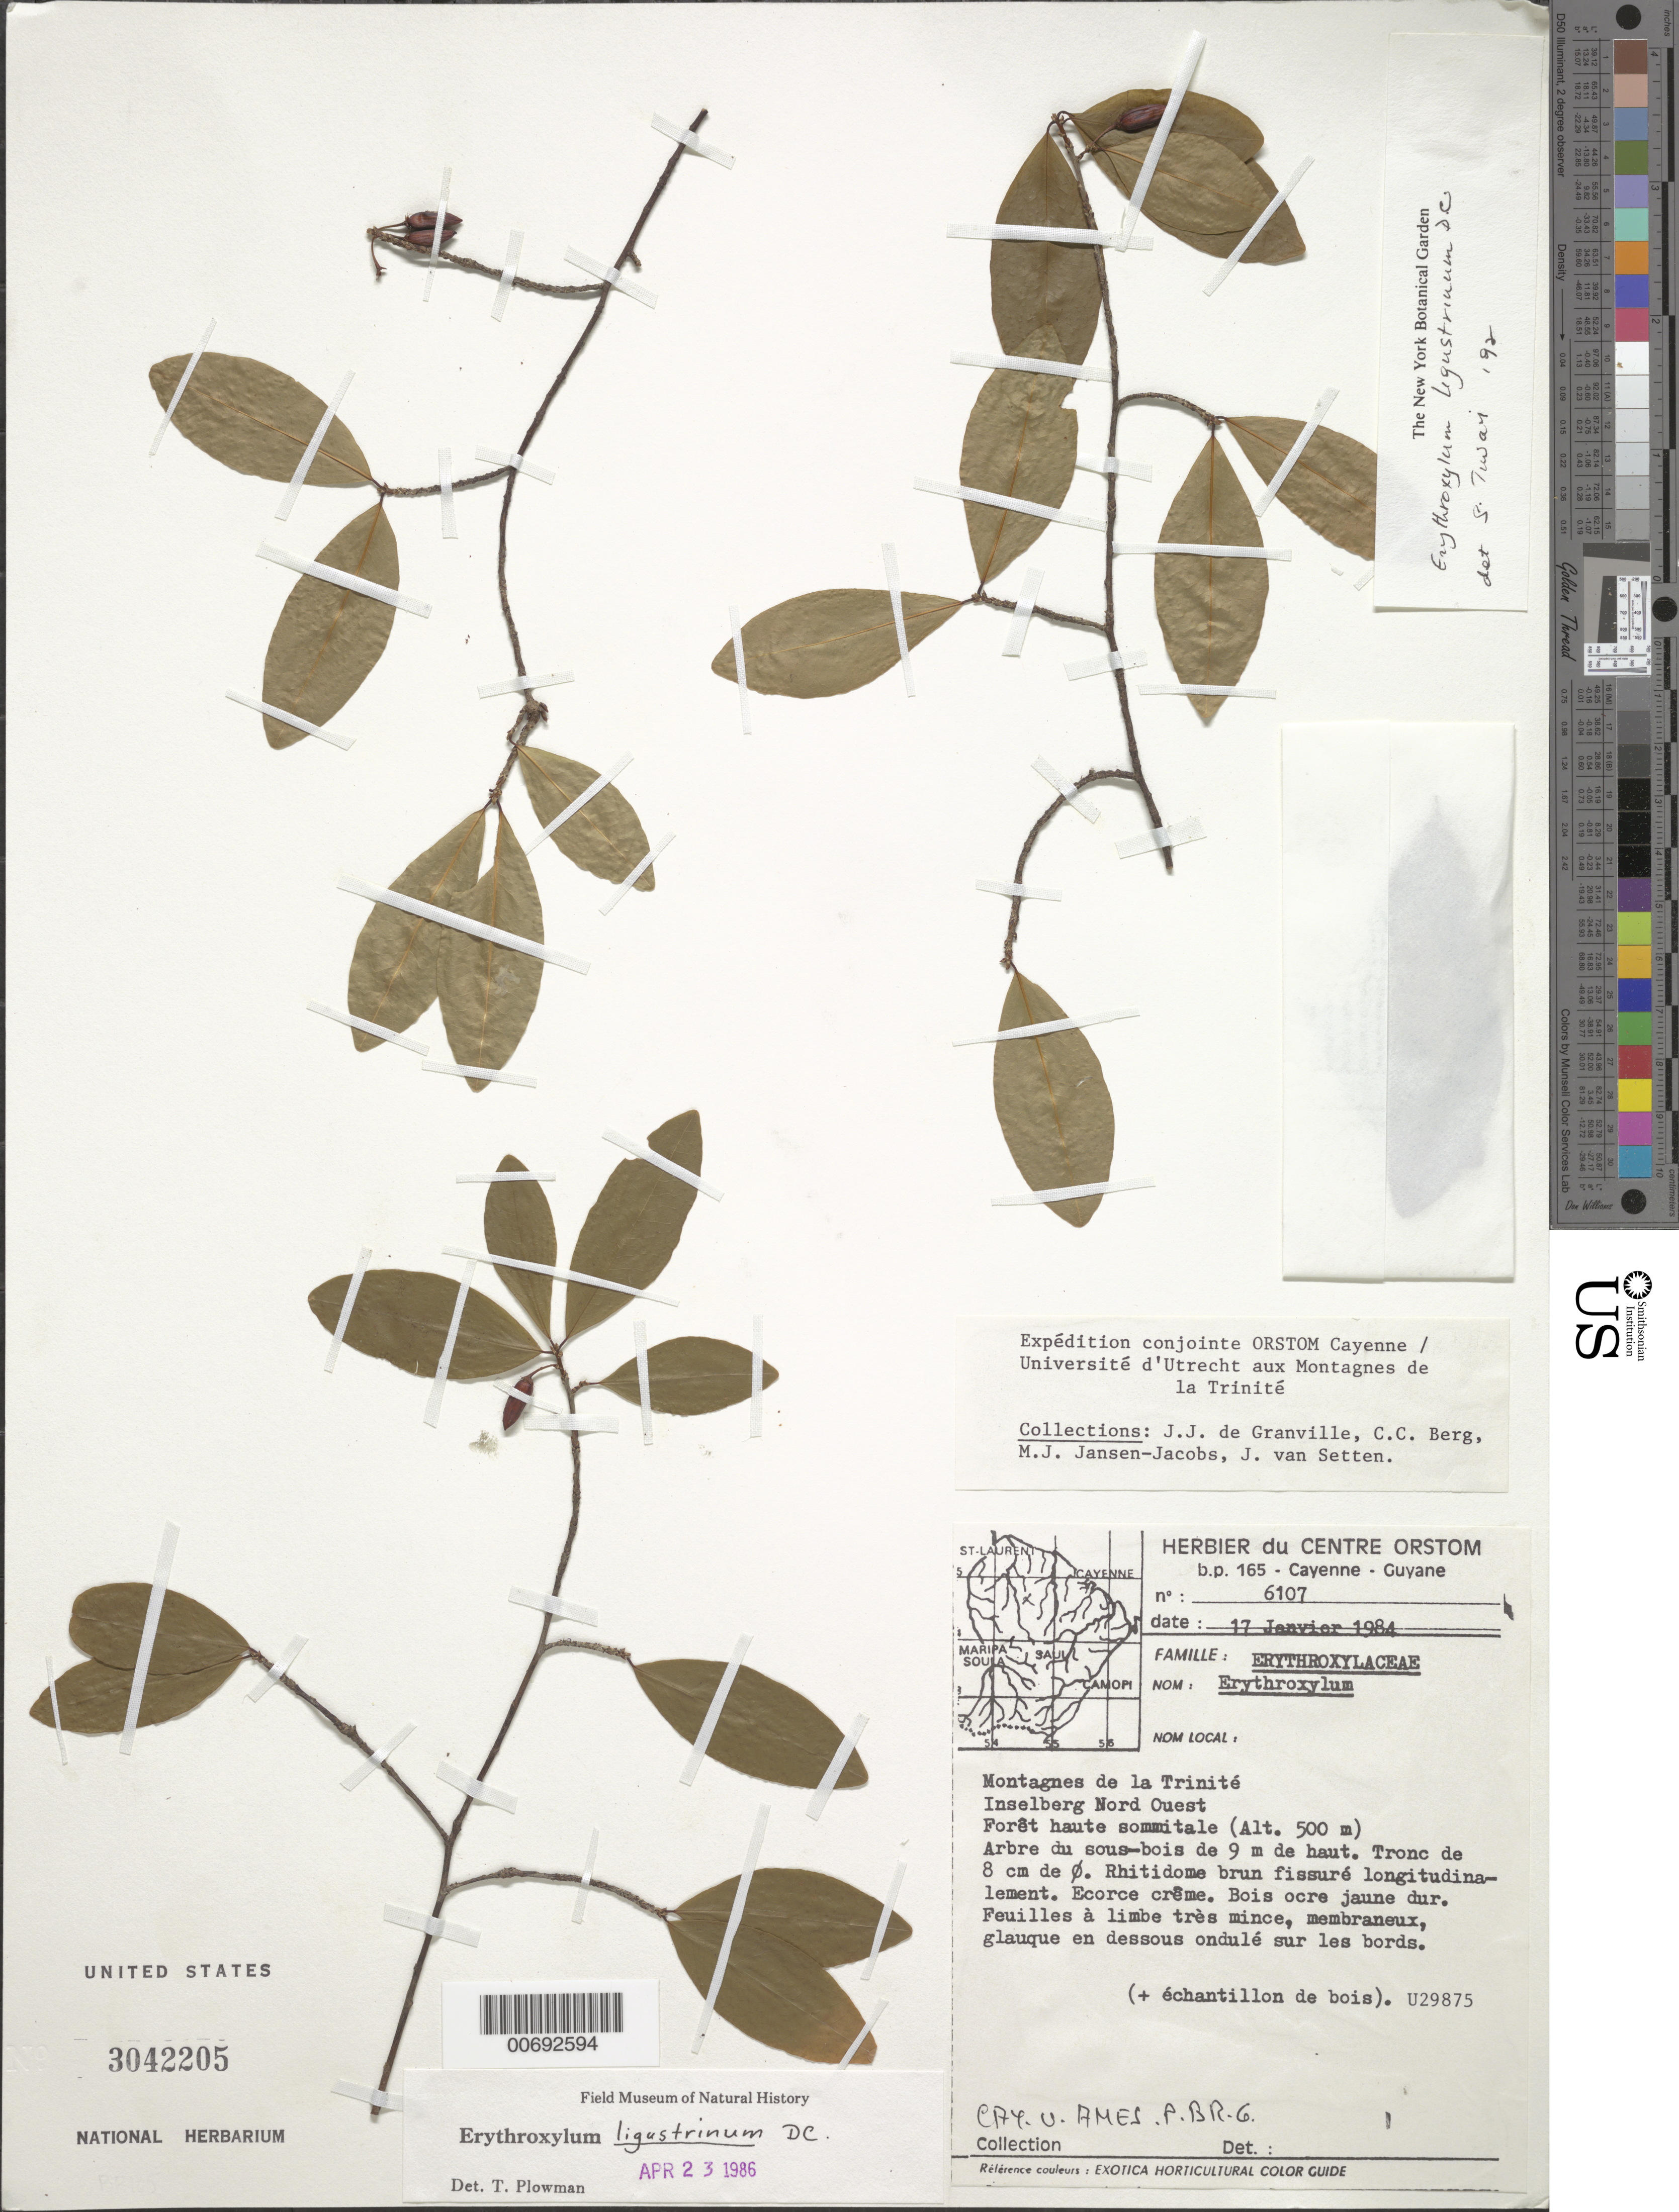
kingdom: Plantae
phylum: Tracheophyta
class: Magnoliopsida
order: Malpighiales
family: Erythroxylaceae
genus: Erythroxylum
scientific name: Erythroxylum ligustrinum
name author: DC.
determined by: Tiwari, S.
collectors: J.-J. de Granville, C. C. Berg, M. J. Jansen-Jacobs & J. van Setten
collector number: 6107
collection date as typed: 17-Jan-84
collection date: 1984-01-17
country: French Guiana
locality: Montagnes de la Trinité, inselberg NW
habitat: Forêt haute sommitale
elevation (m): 500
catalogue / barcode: US 3042205